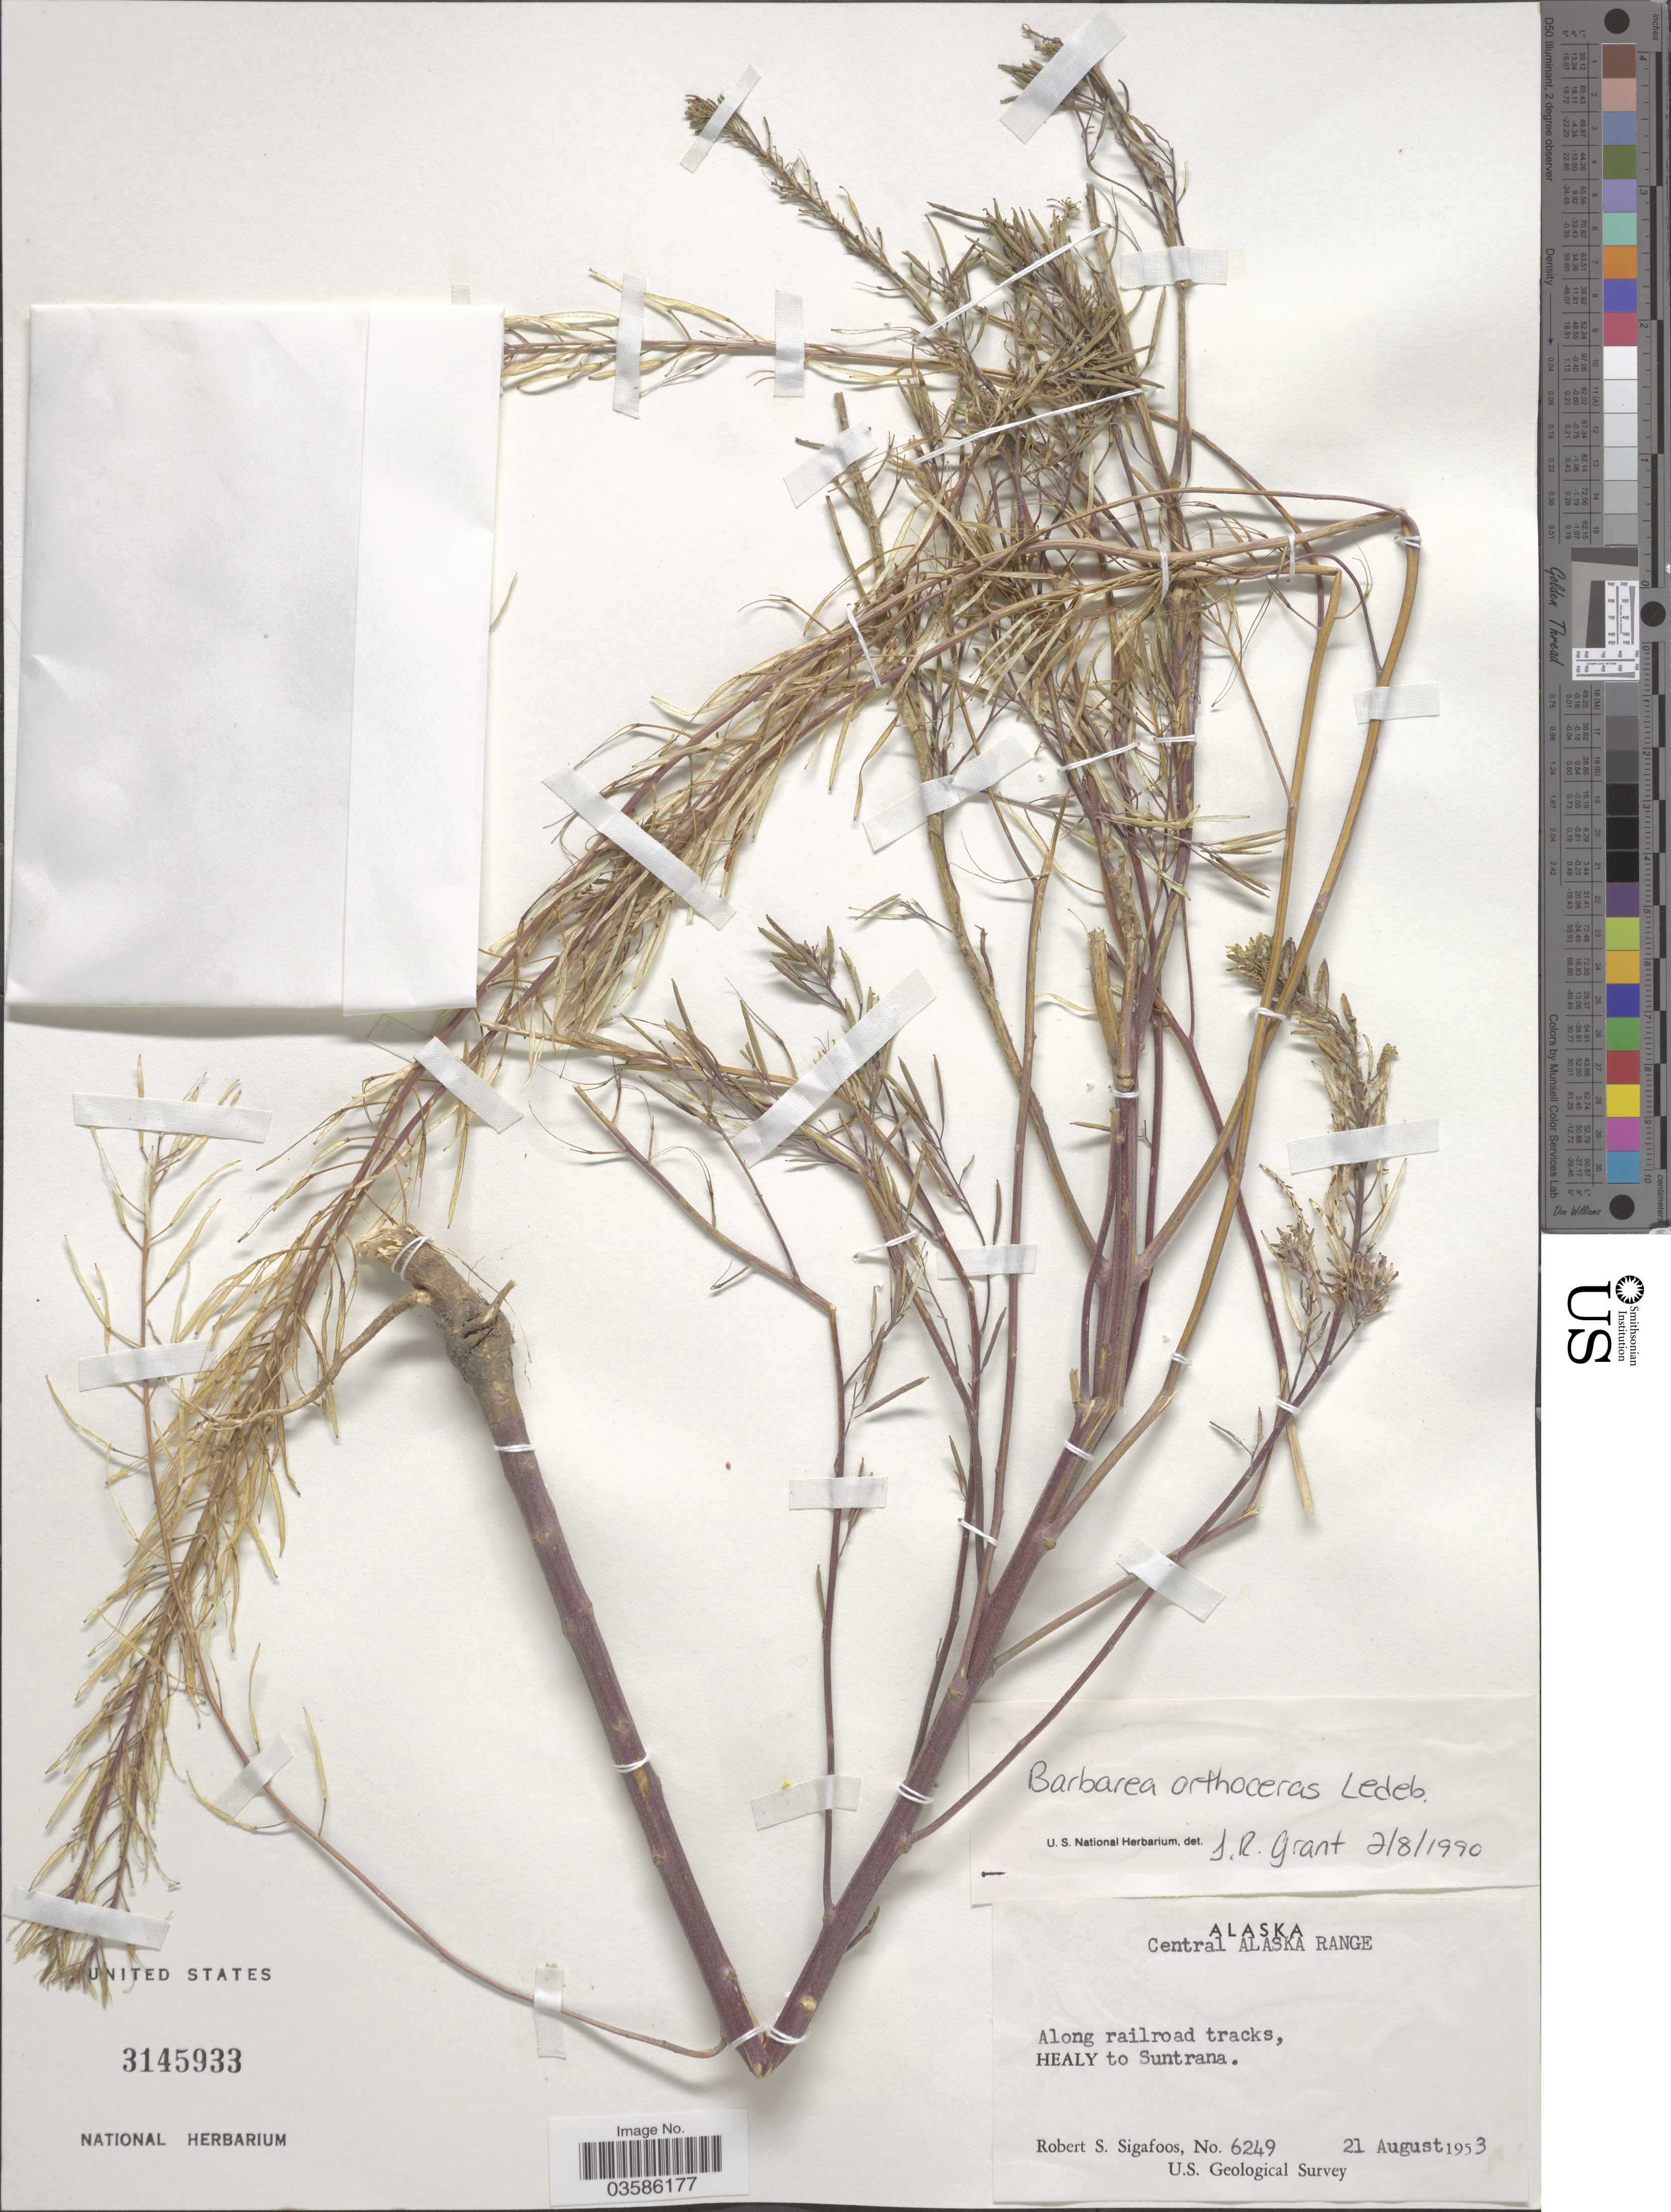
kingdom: Plantae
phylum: Tracheophyta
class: Magnoliopsida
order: Brassicales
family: Brassicaceae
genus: Barbarea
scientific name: Barbarea orthoceras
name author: Ledeb.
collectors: R. Sigafoos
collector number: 6249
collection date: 1953-08-21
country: United States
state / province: Alaska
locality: Central Alaska Range. Along railroad tracks, Healy to Suntrana.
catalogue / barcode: US 3145933